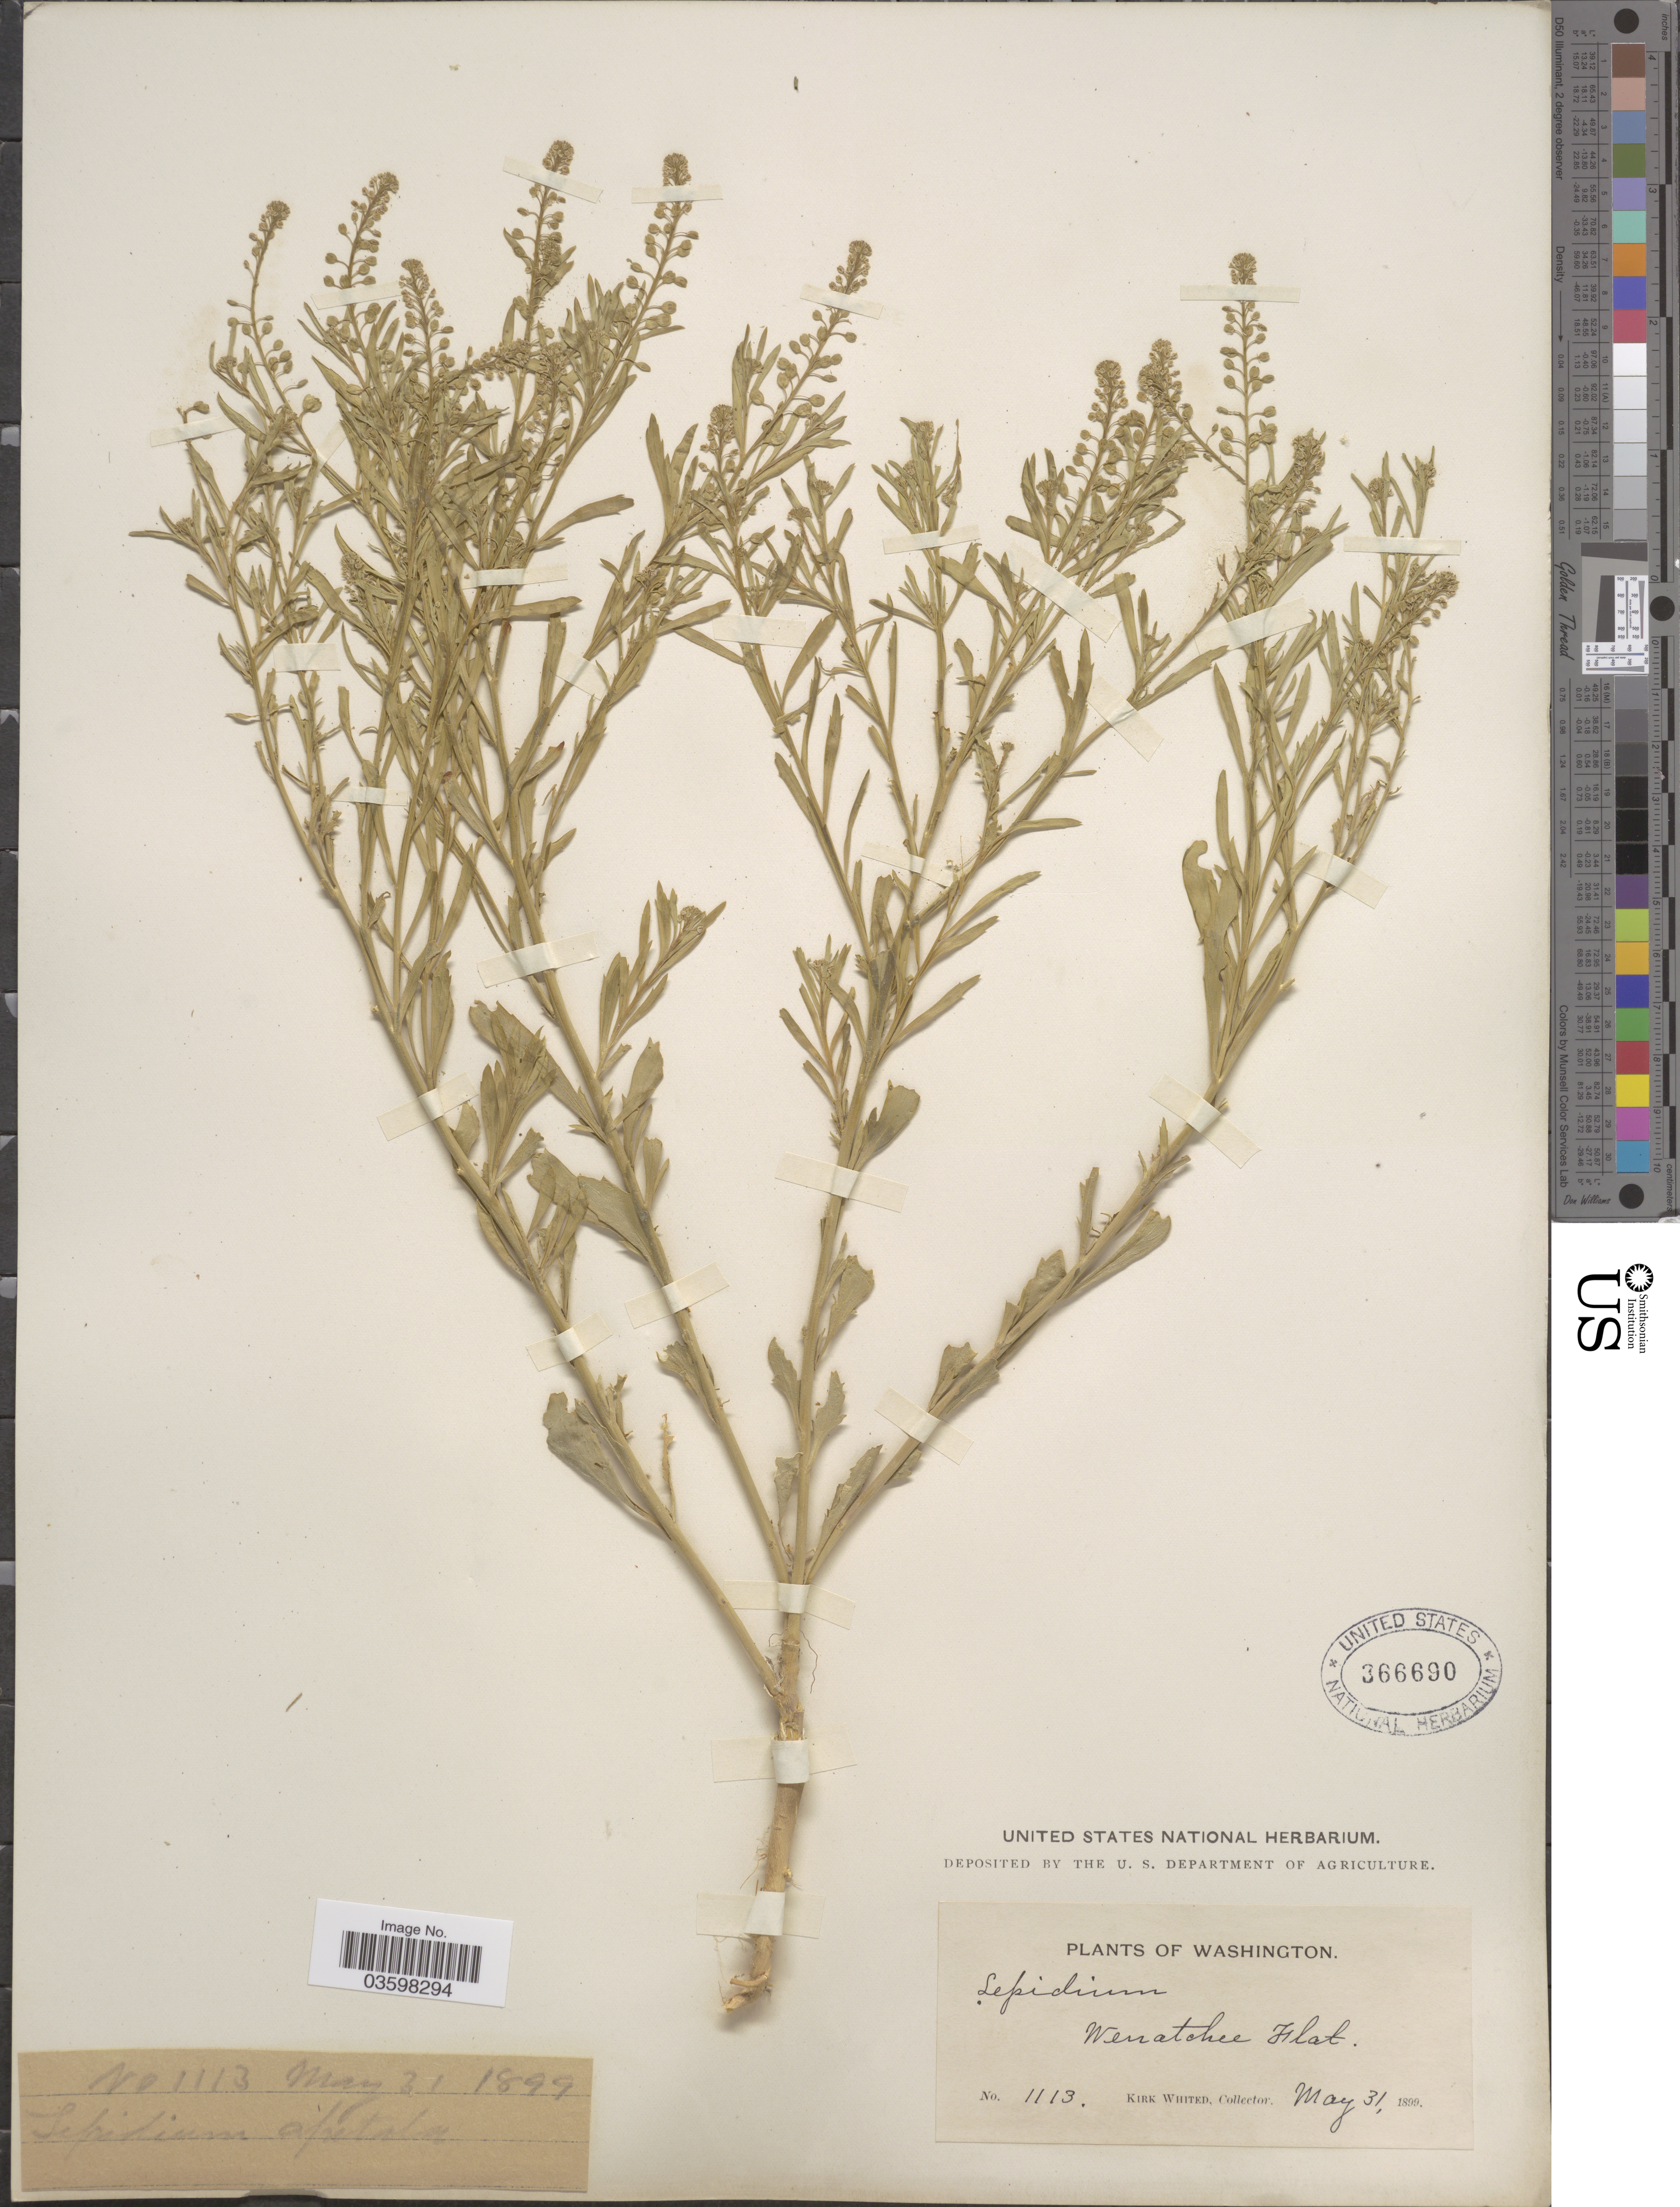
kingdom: Plantae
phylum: Tracheophyta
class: Magnoliopsida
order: Brassicales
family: Brassicaceae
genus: Lepidium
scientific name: Lepidium densiflorum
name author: Schrad.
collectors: K. Whited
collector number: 1113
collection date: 1899-05-31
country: United States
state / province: Washington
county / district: Chelan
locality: Wenatchee Flat.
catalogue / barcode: US 366690